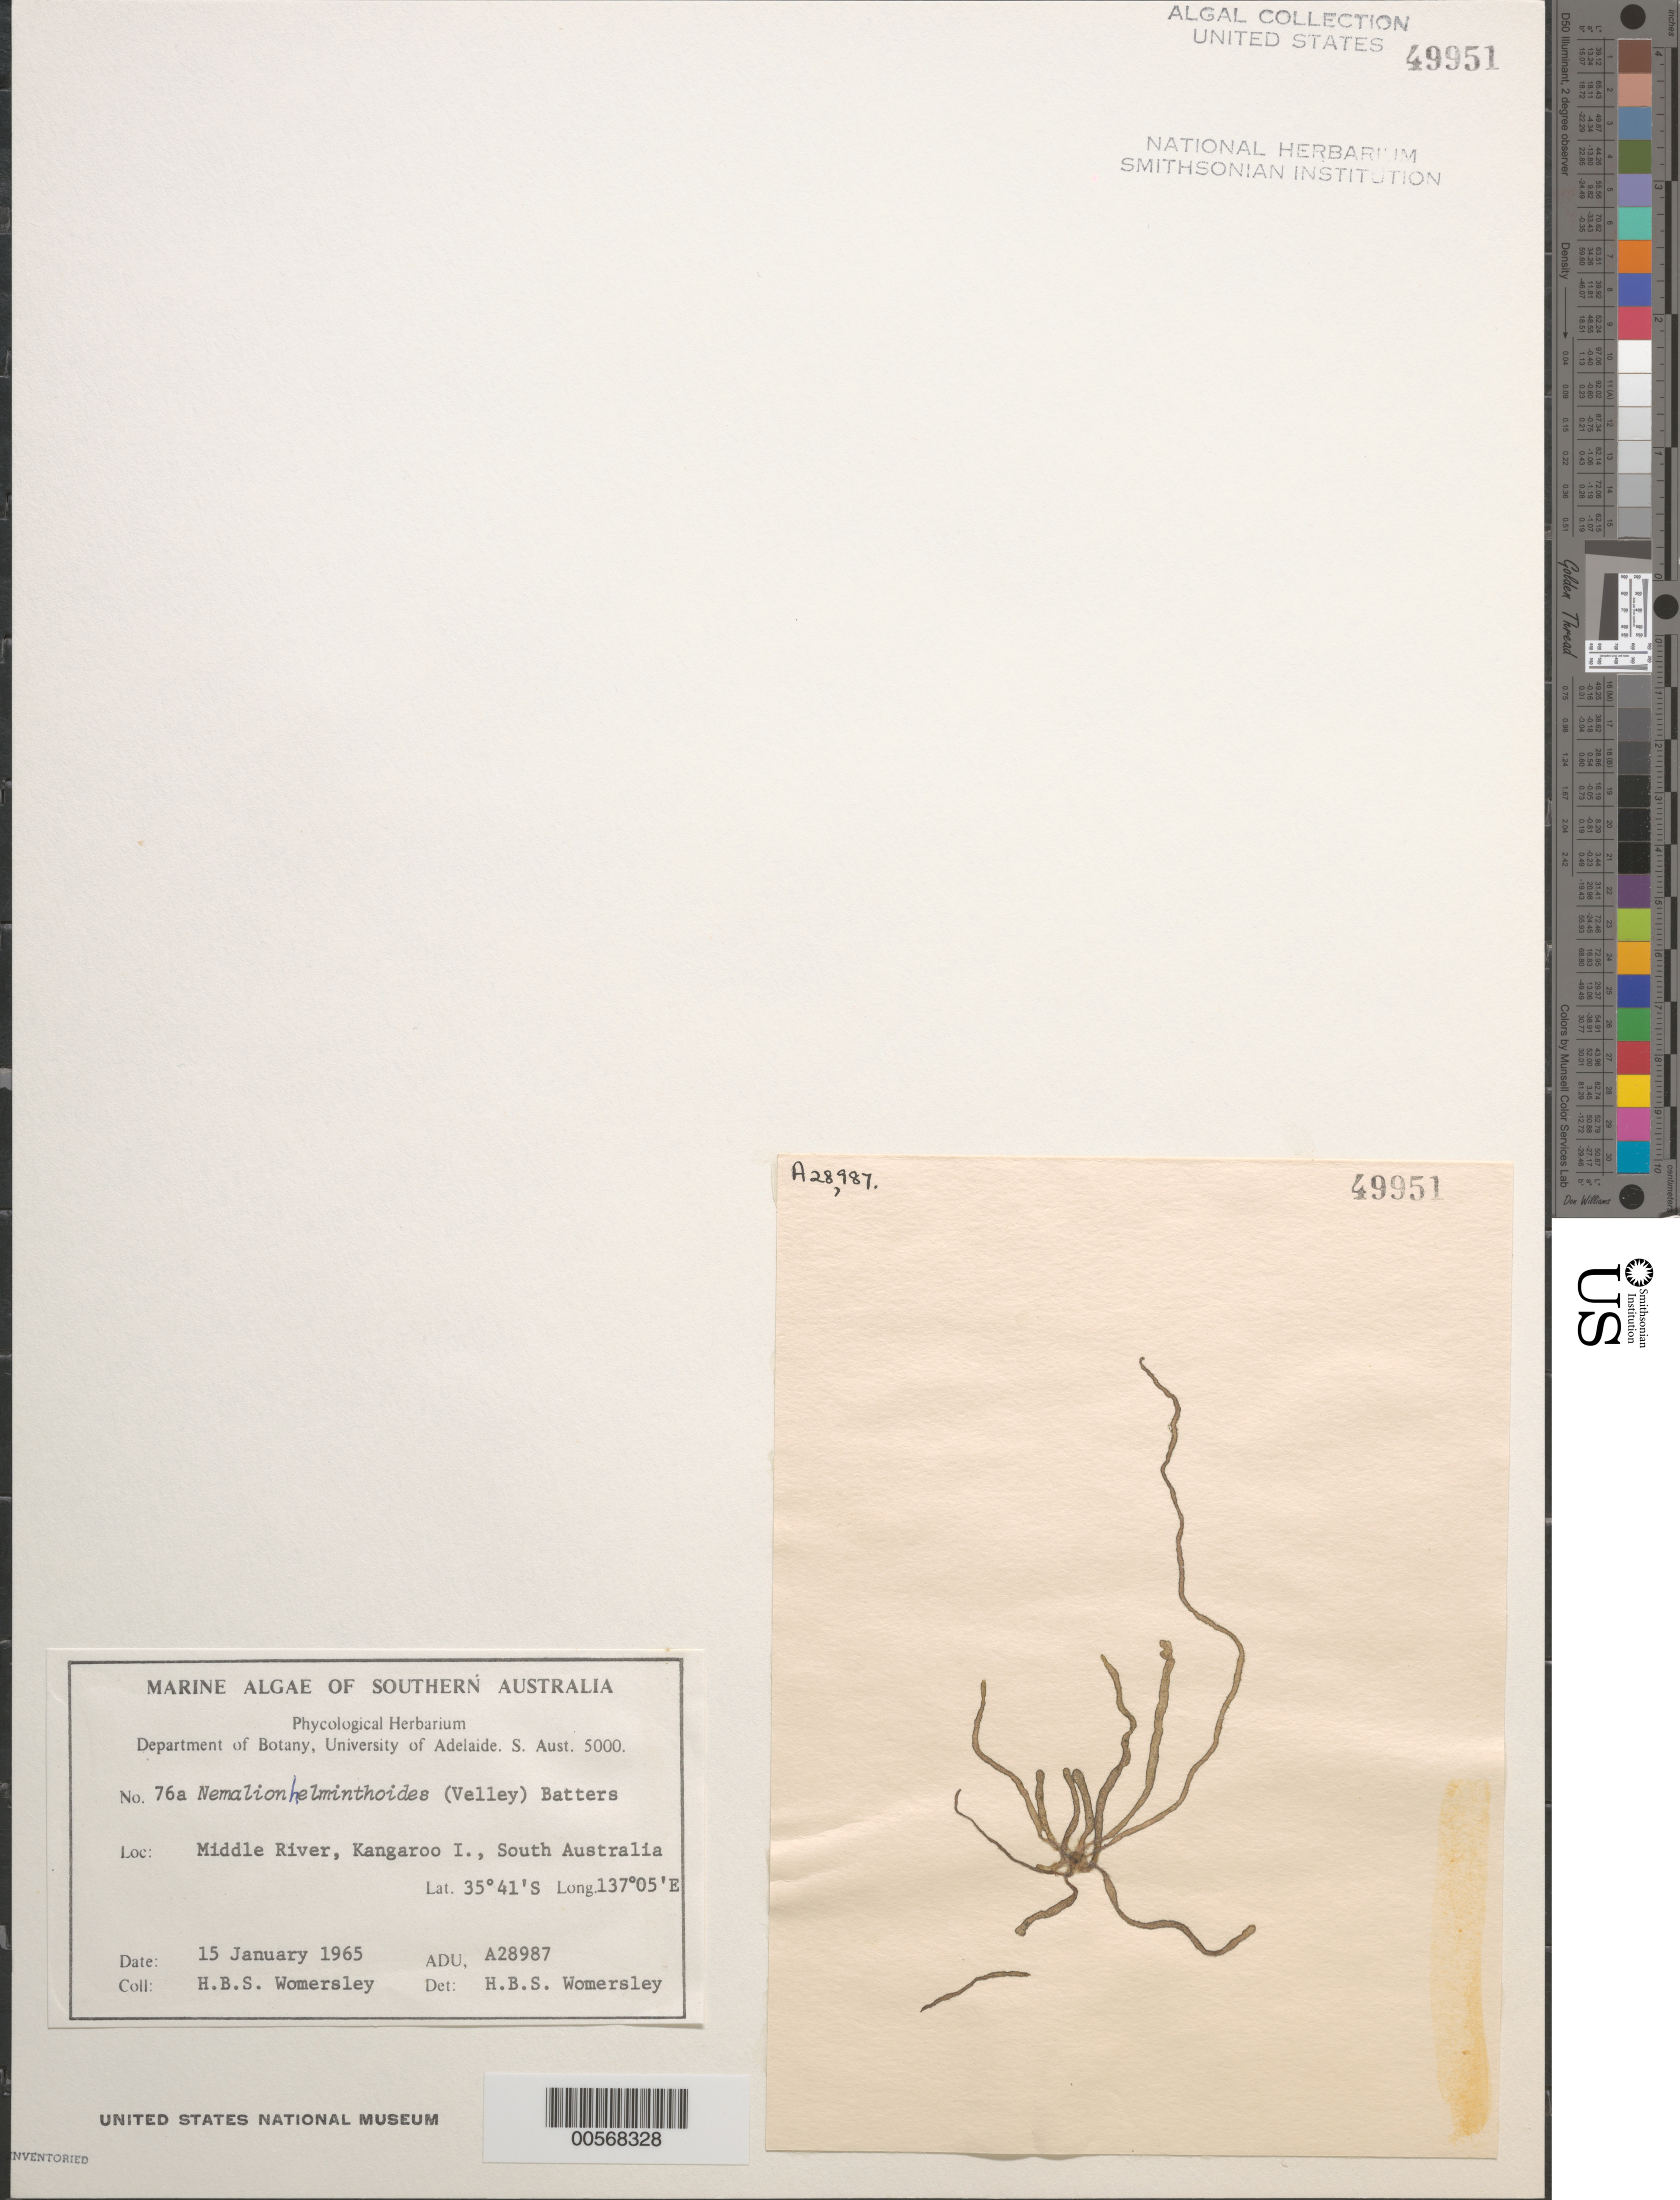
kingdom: Plantae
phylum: Rhodophyta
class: Florideophyceae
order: Nemaliales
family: Nemaliaceae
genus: Nemalion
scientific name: Nemalion multifidum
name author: (Lyngb.) Chauvin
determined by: Algae name updating Project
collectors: H. B. S. Womersley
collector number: ADU A28987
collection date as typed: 15 Jan 1965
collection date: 1965-01-15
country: Australia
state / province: South Australia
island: Kangaroo Island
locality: Middle River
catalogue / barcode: US 49951